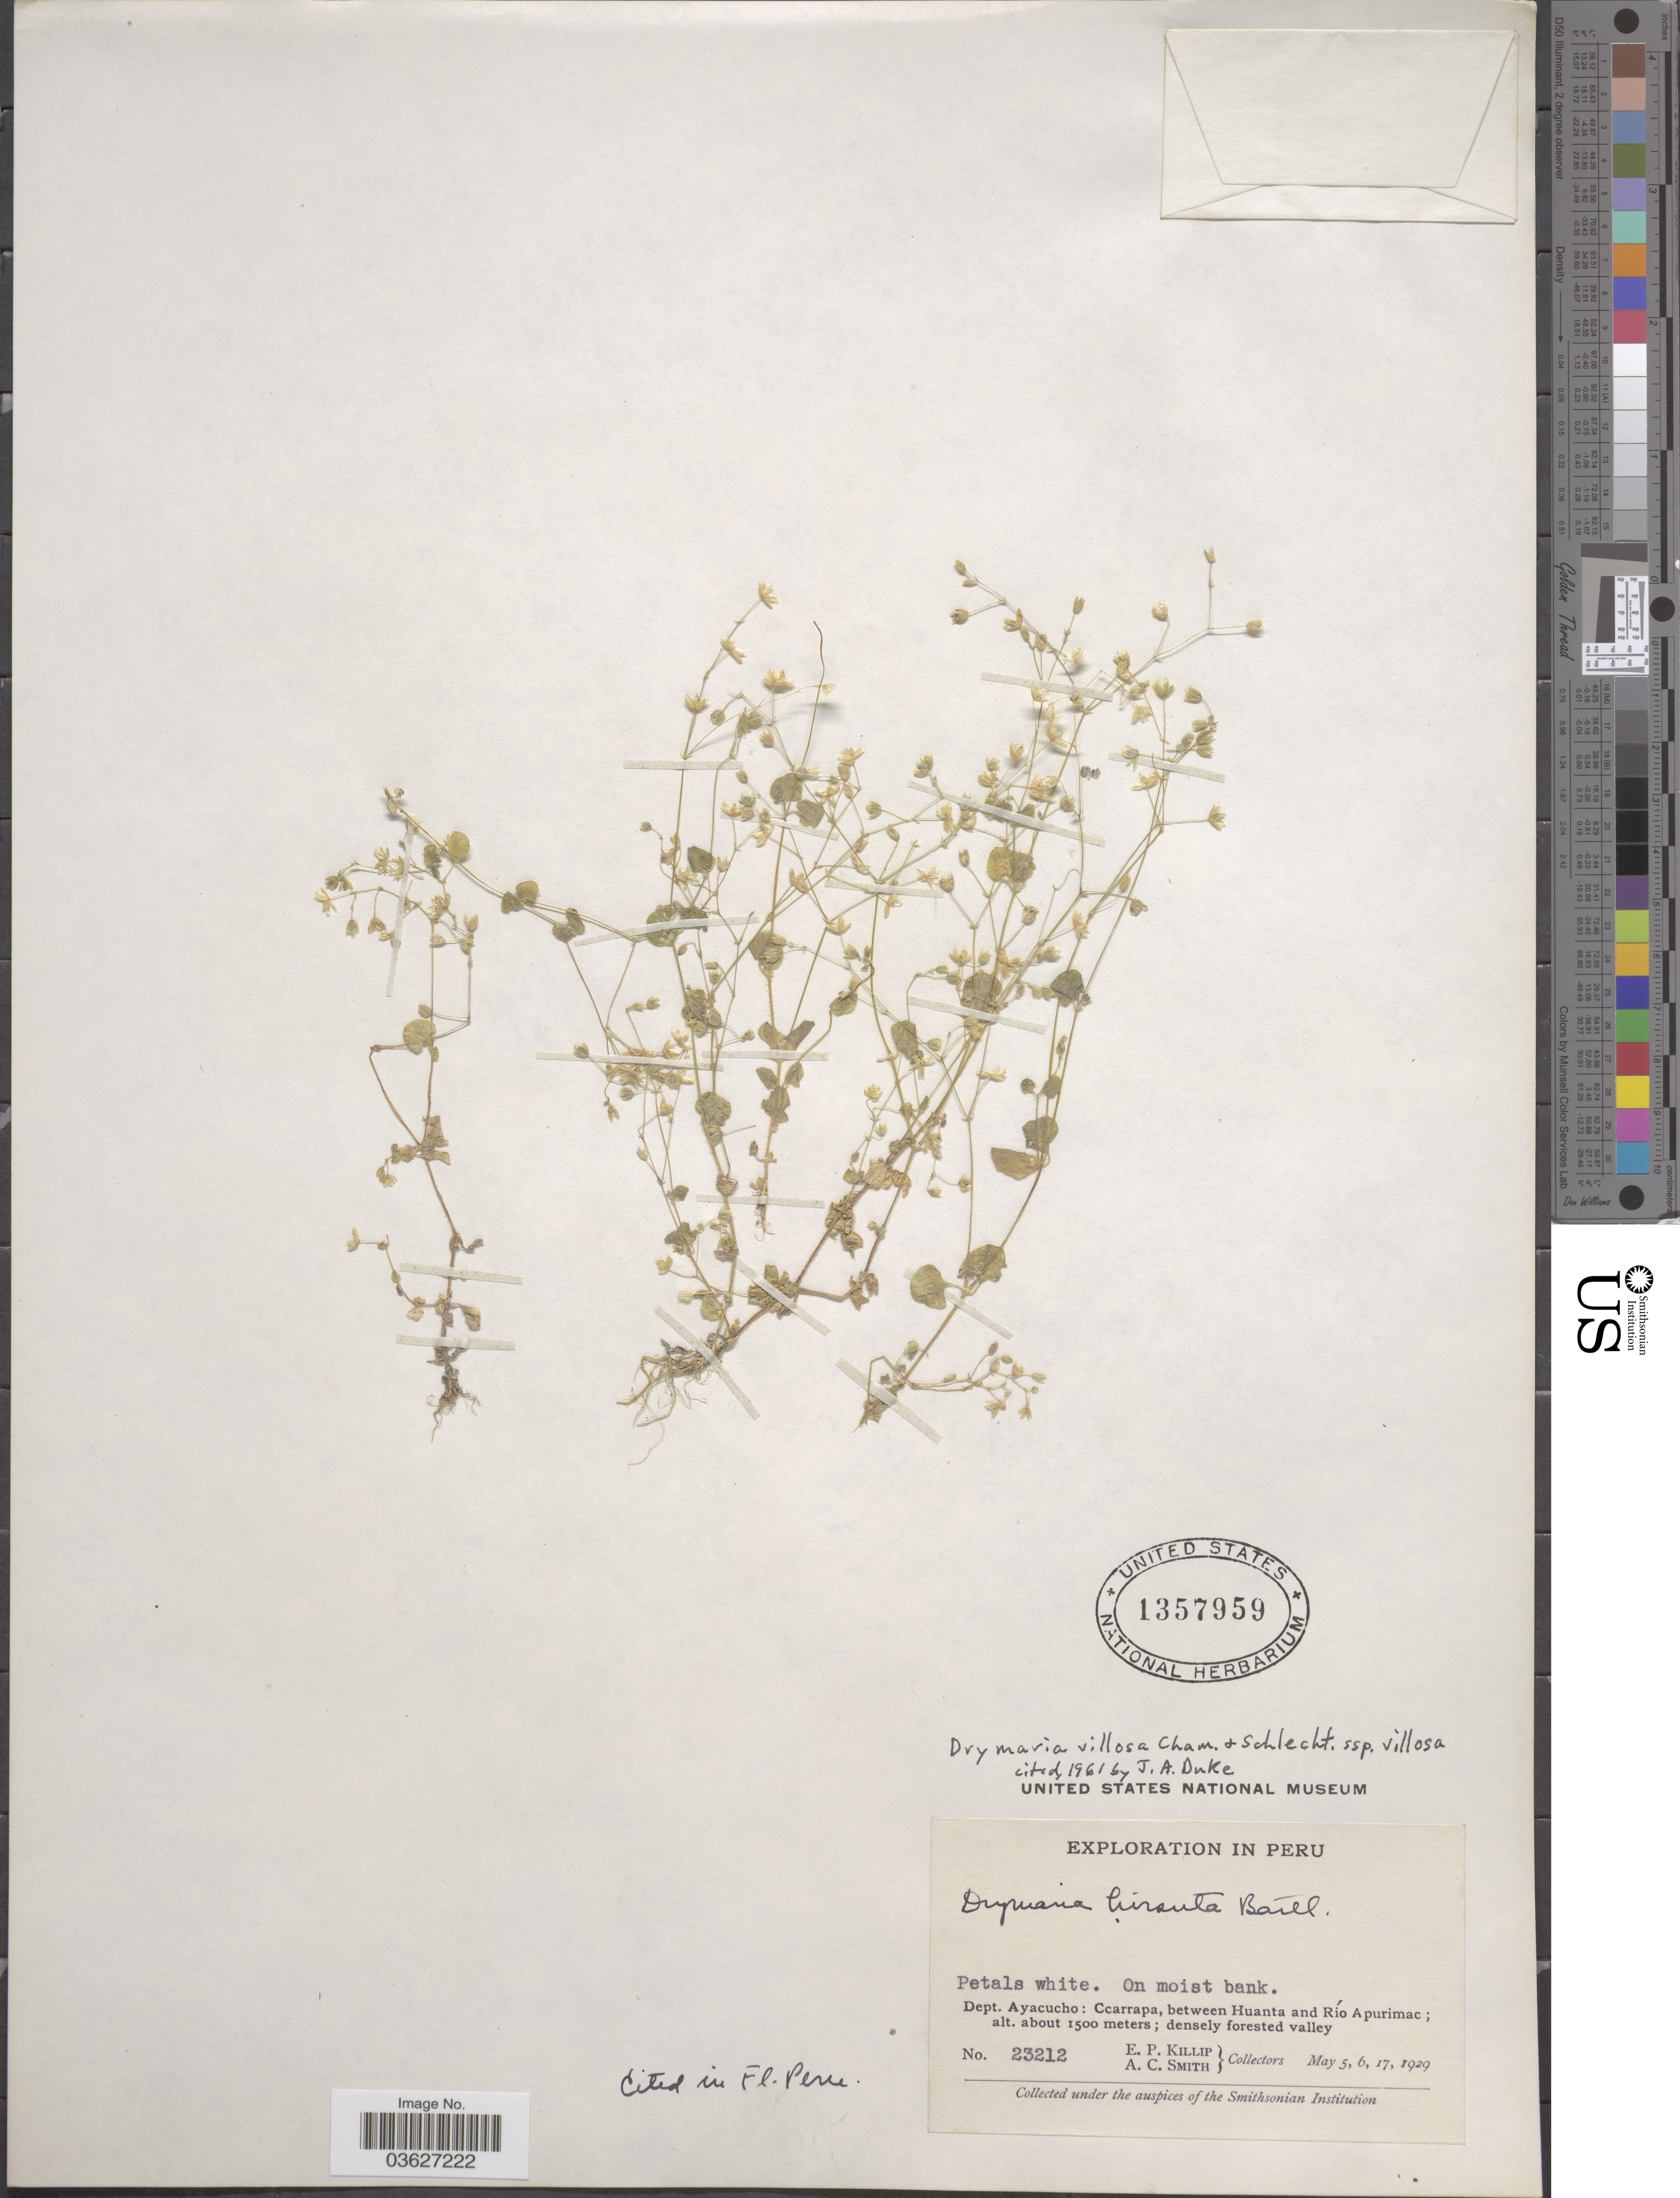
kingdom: Plantae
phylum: Tracheophyta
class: Magnoliopsida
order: Caryophyllales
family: Caryophyllaceae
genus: Drymaria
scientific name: Drymaria villosa subsp. villosa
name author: Cham. & Schltdl.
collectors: E. P. Killip & A. C. Smith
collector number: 23212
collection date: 1929-05-05/1929-05-17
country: Peru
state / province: Ayacucho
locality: Dept. Ayacucho: Ccarrapa, between Huanta and Río Apurimac.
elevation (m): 1500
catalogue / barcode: US 1357959